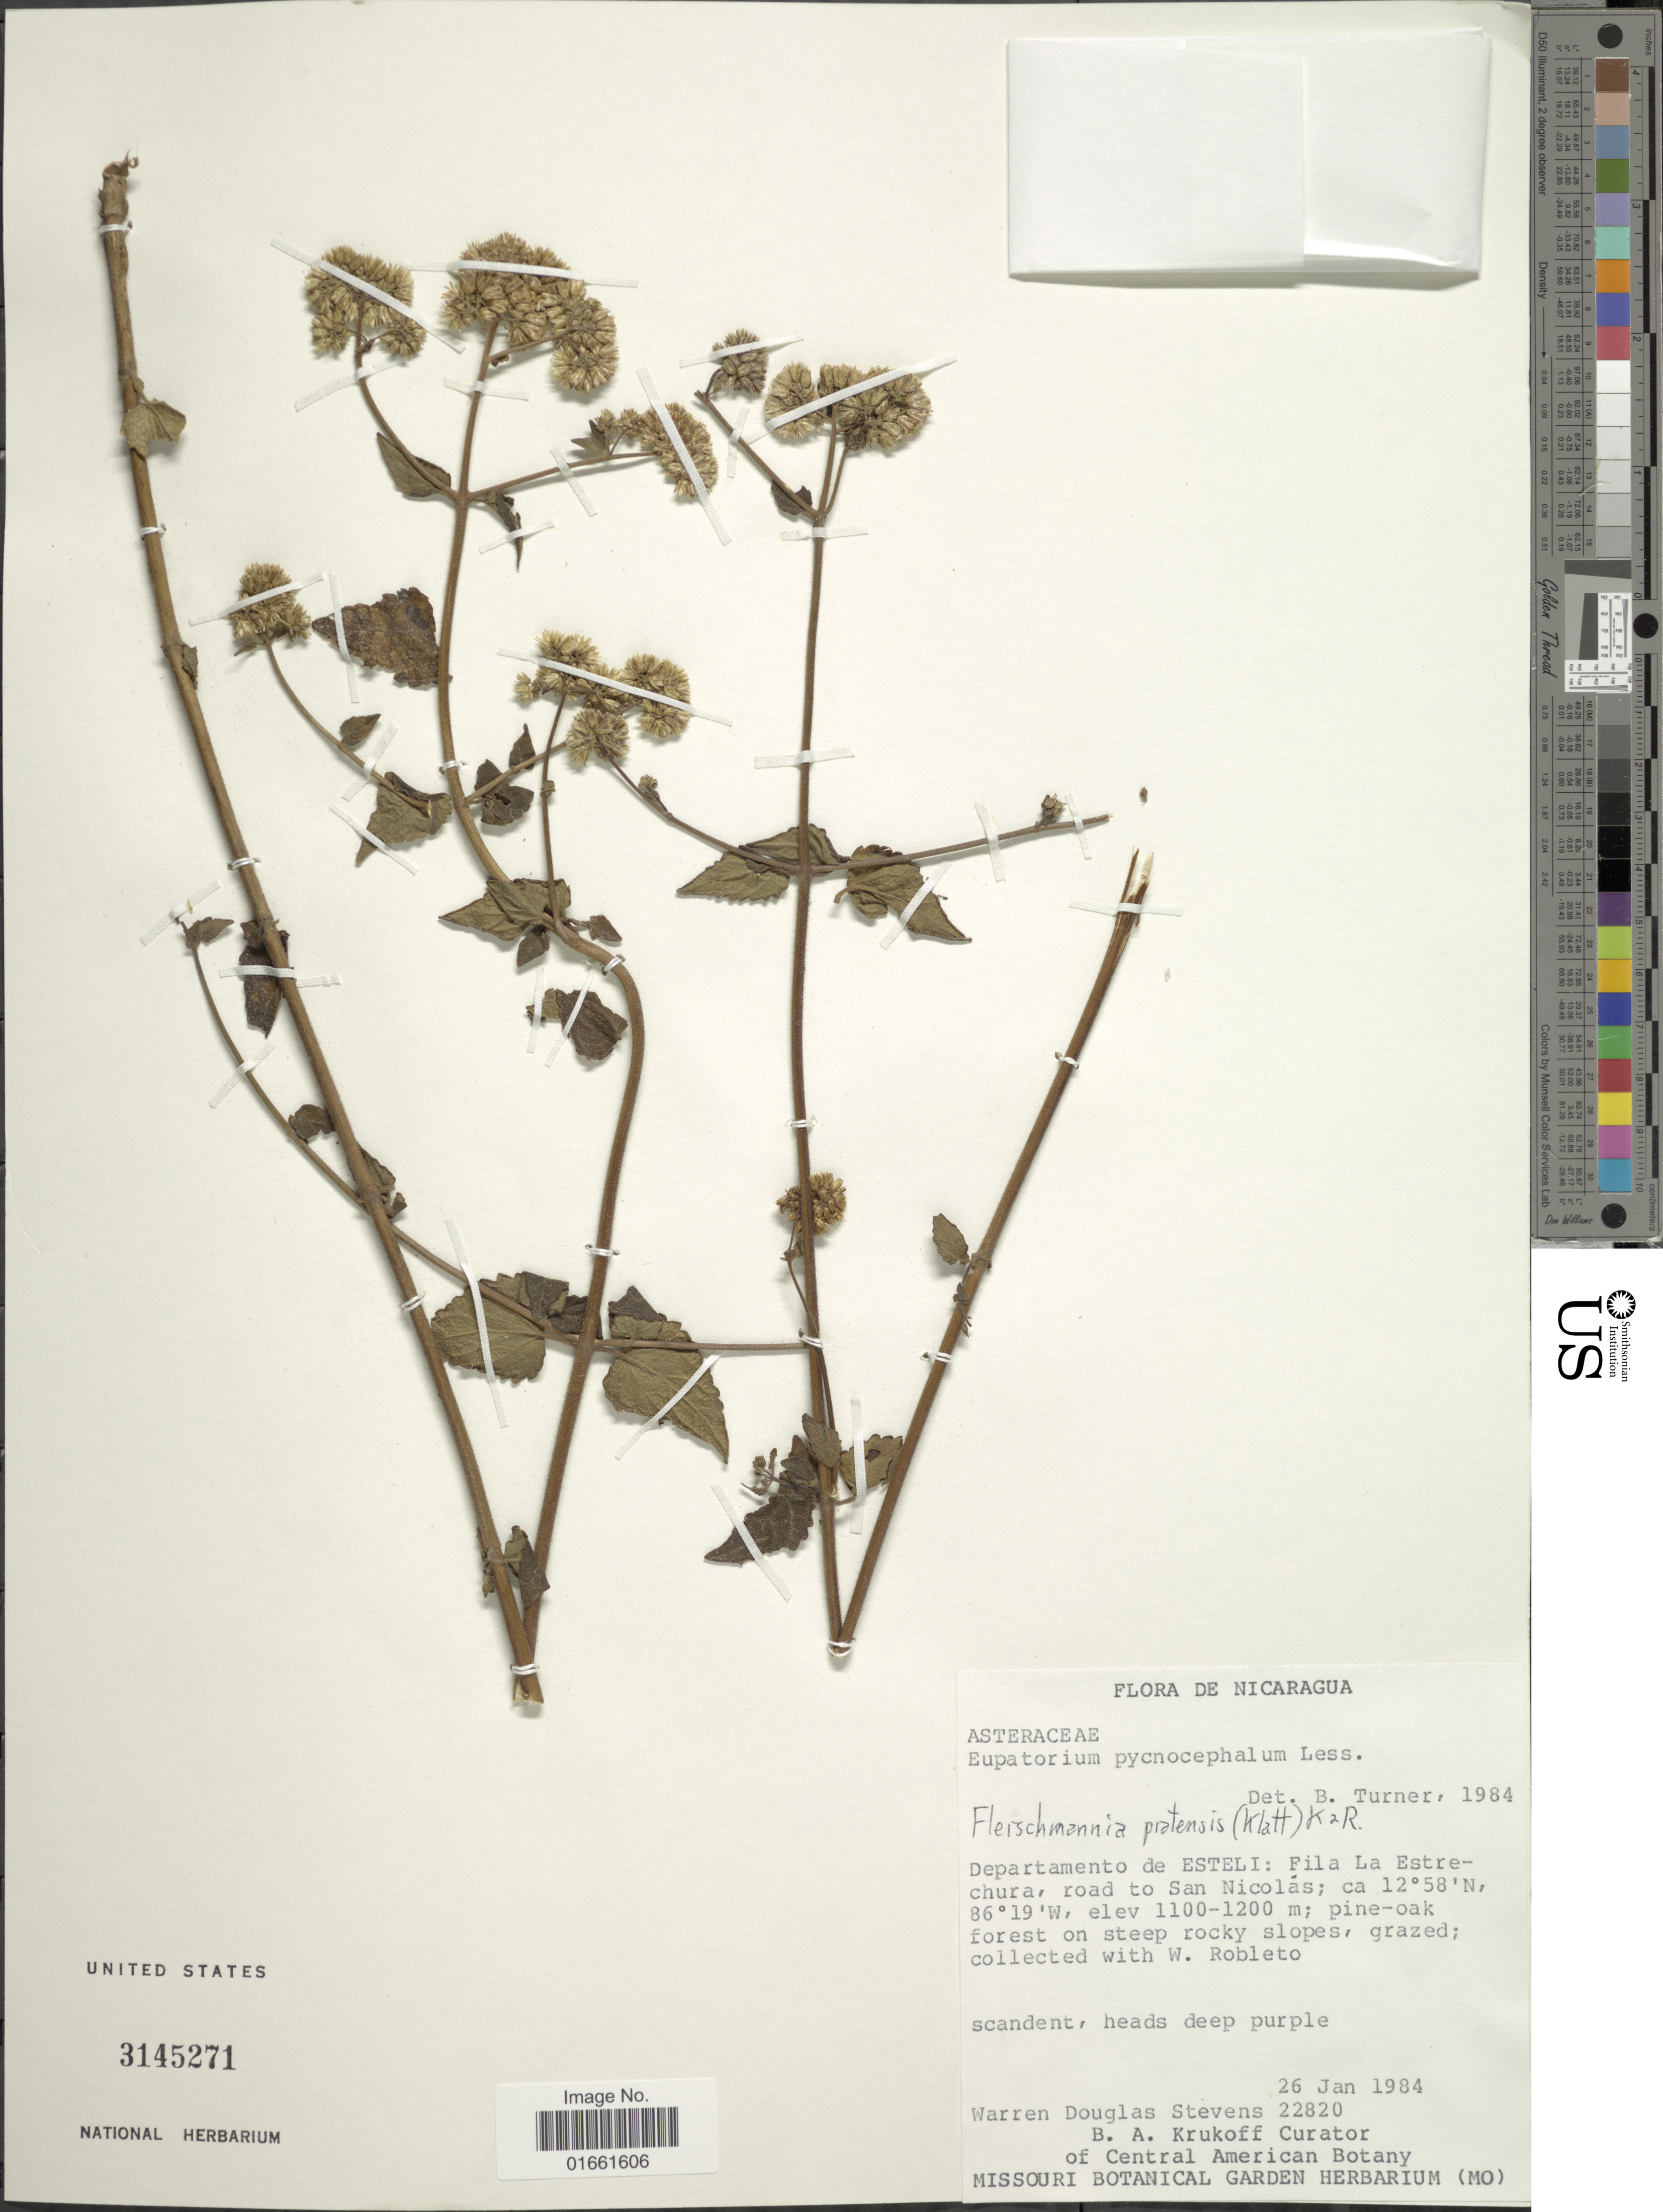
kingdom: Plantae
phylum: Tracheophyta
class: Magnoliopsida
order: Asterales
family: Asteraceae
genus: Fleischmannia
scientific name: Fleischmannia pratensis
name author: (Klatt) R.M. King & H. Rob.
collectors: W. D. Stevens, B. A. Krukoff & W. Robleto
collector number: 22820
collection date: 1984-01-26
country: Nicaragua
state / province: Esteli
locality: Departamento de Esteli: Fila La Estrechura, road to San Nicolas.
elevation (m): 1100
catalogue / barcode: US 3145271